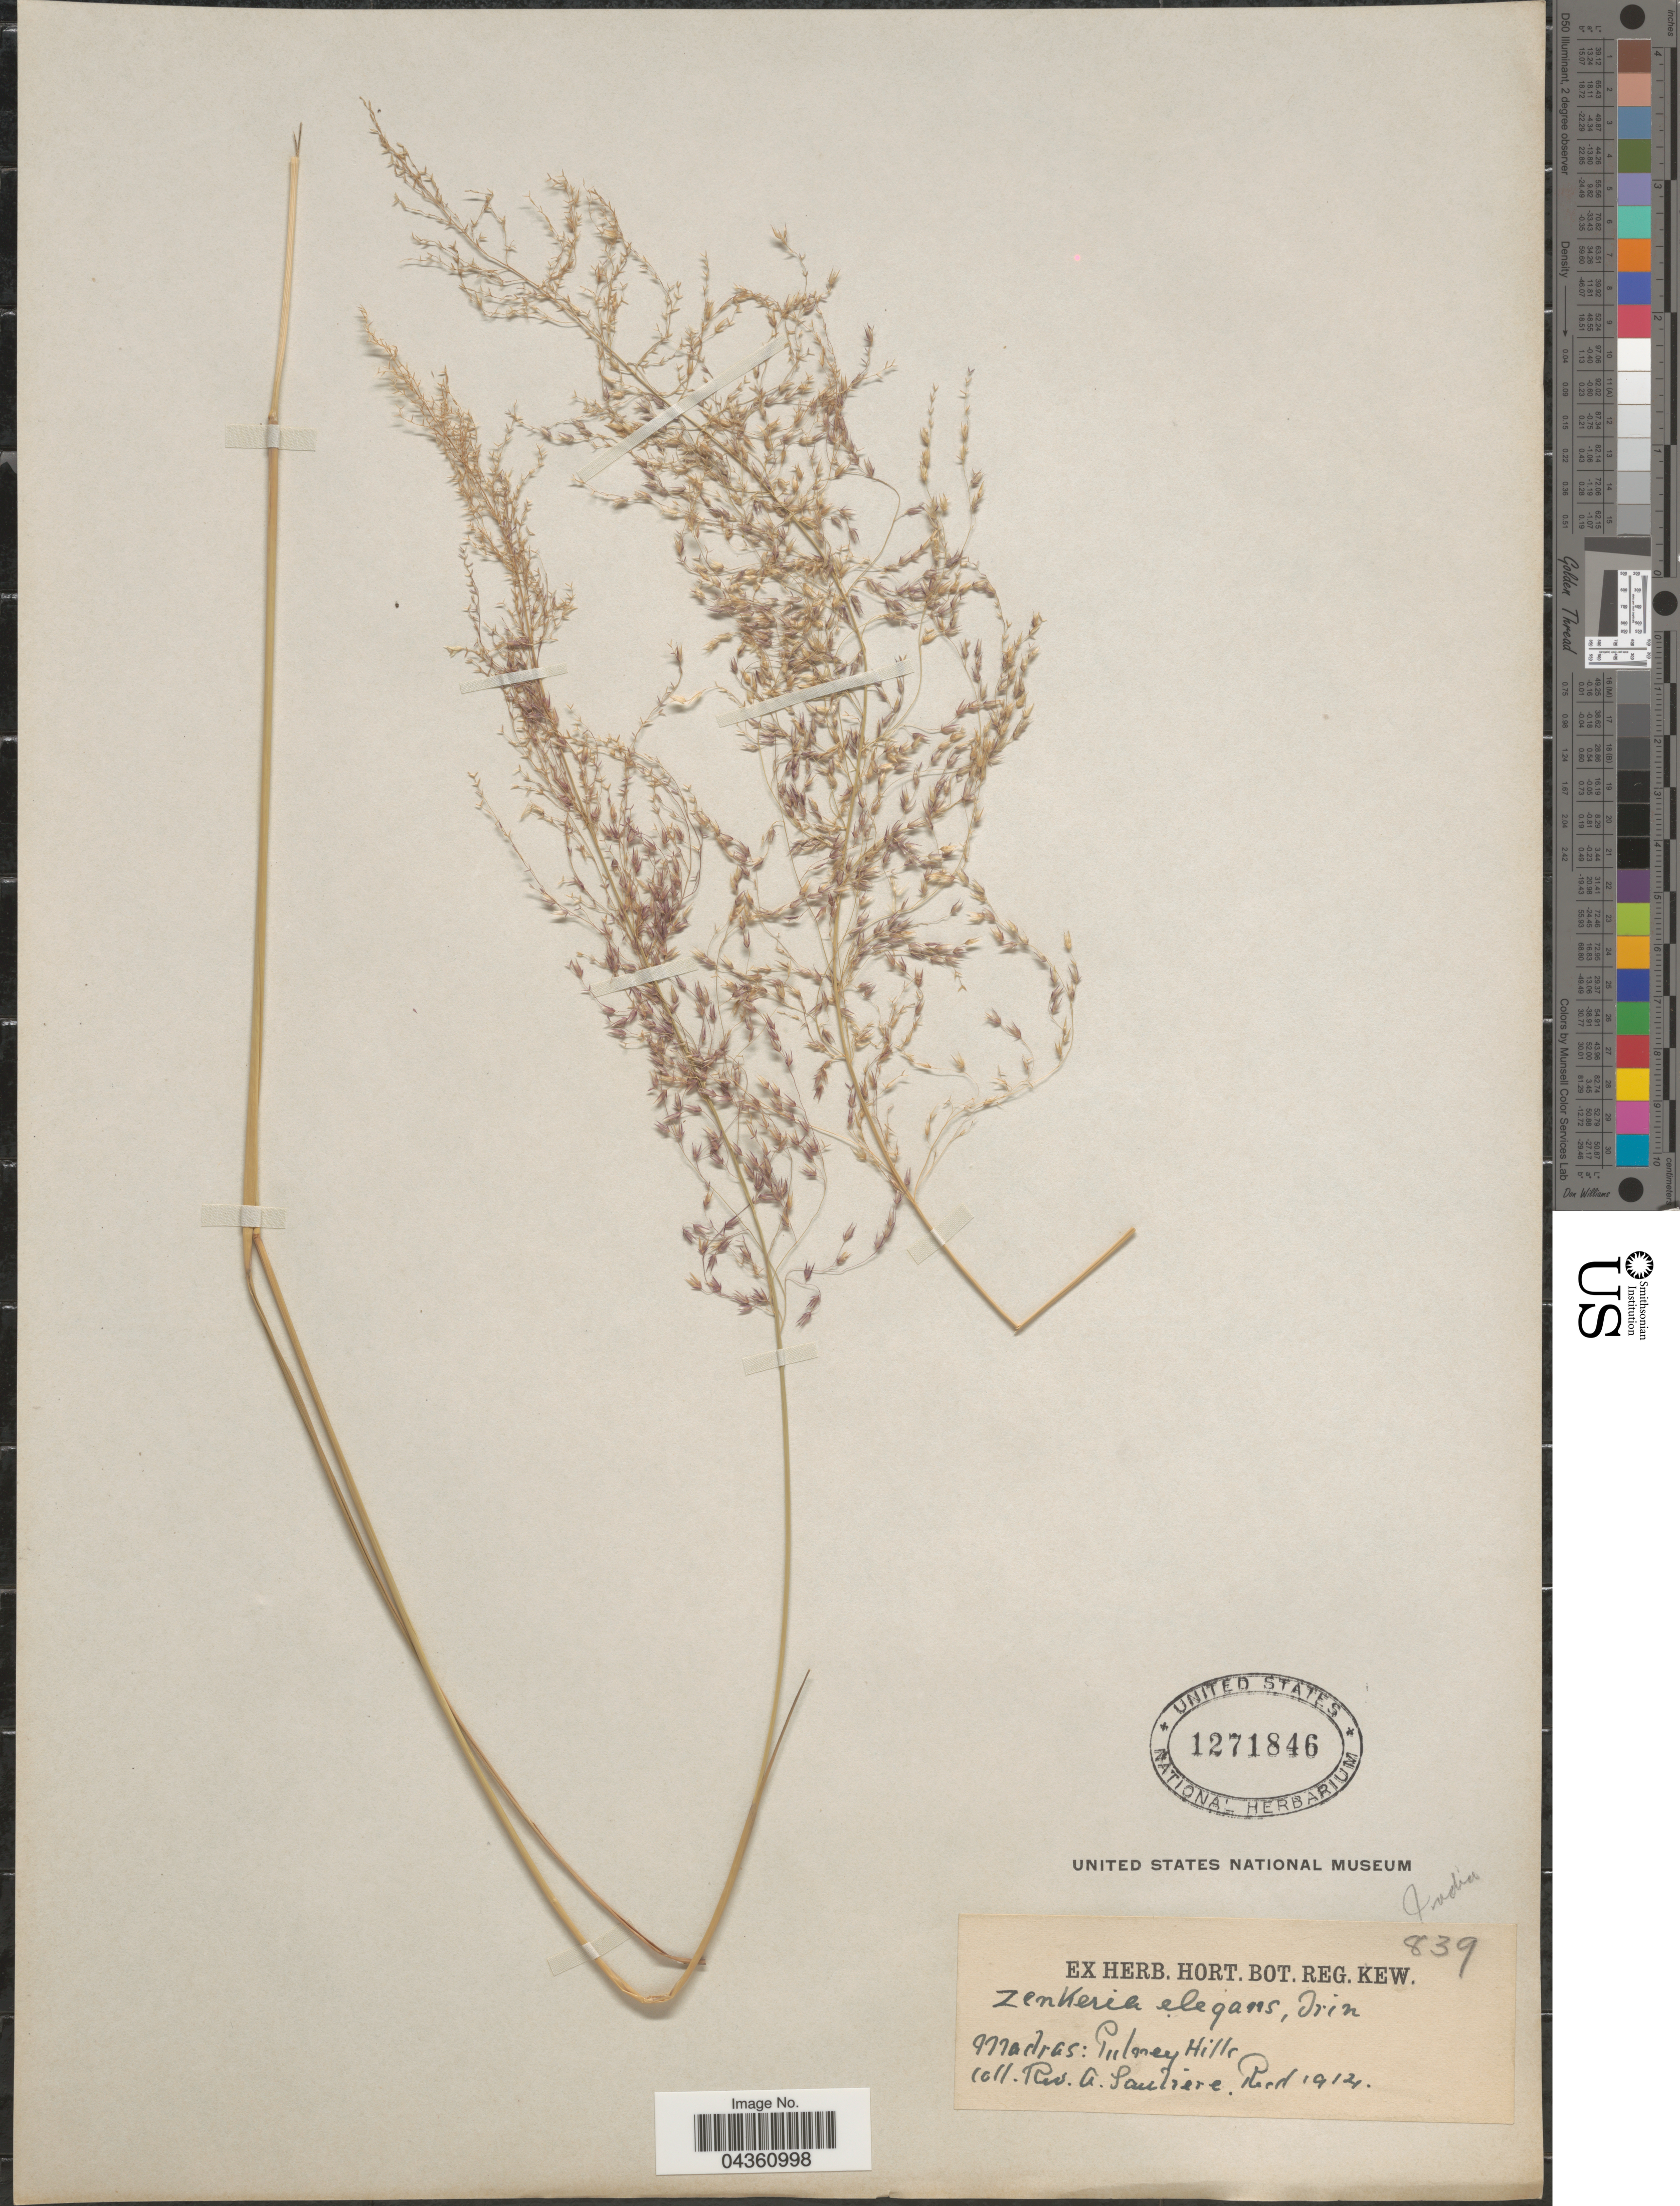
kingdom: Plantae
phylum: Tracheophyta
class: Liliopsida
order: Poales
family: Poaceae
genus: Zenkeria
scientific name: Zenkeria elegans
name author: Trin.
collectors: A. Sauliere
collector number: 839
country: India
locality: Madras: Pulney Hills.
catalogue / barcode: US 1271846